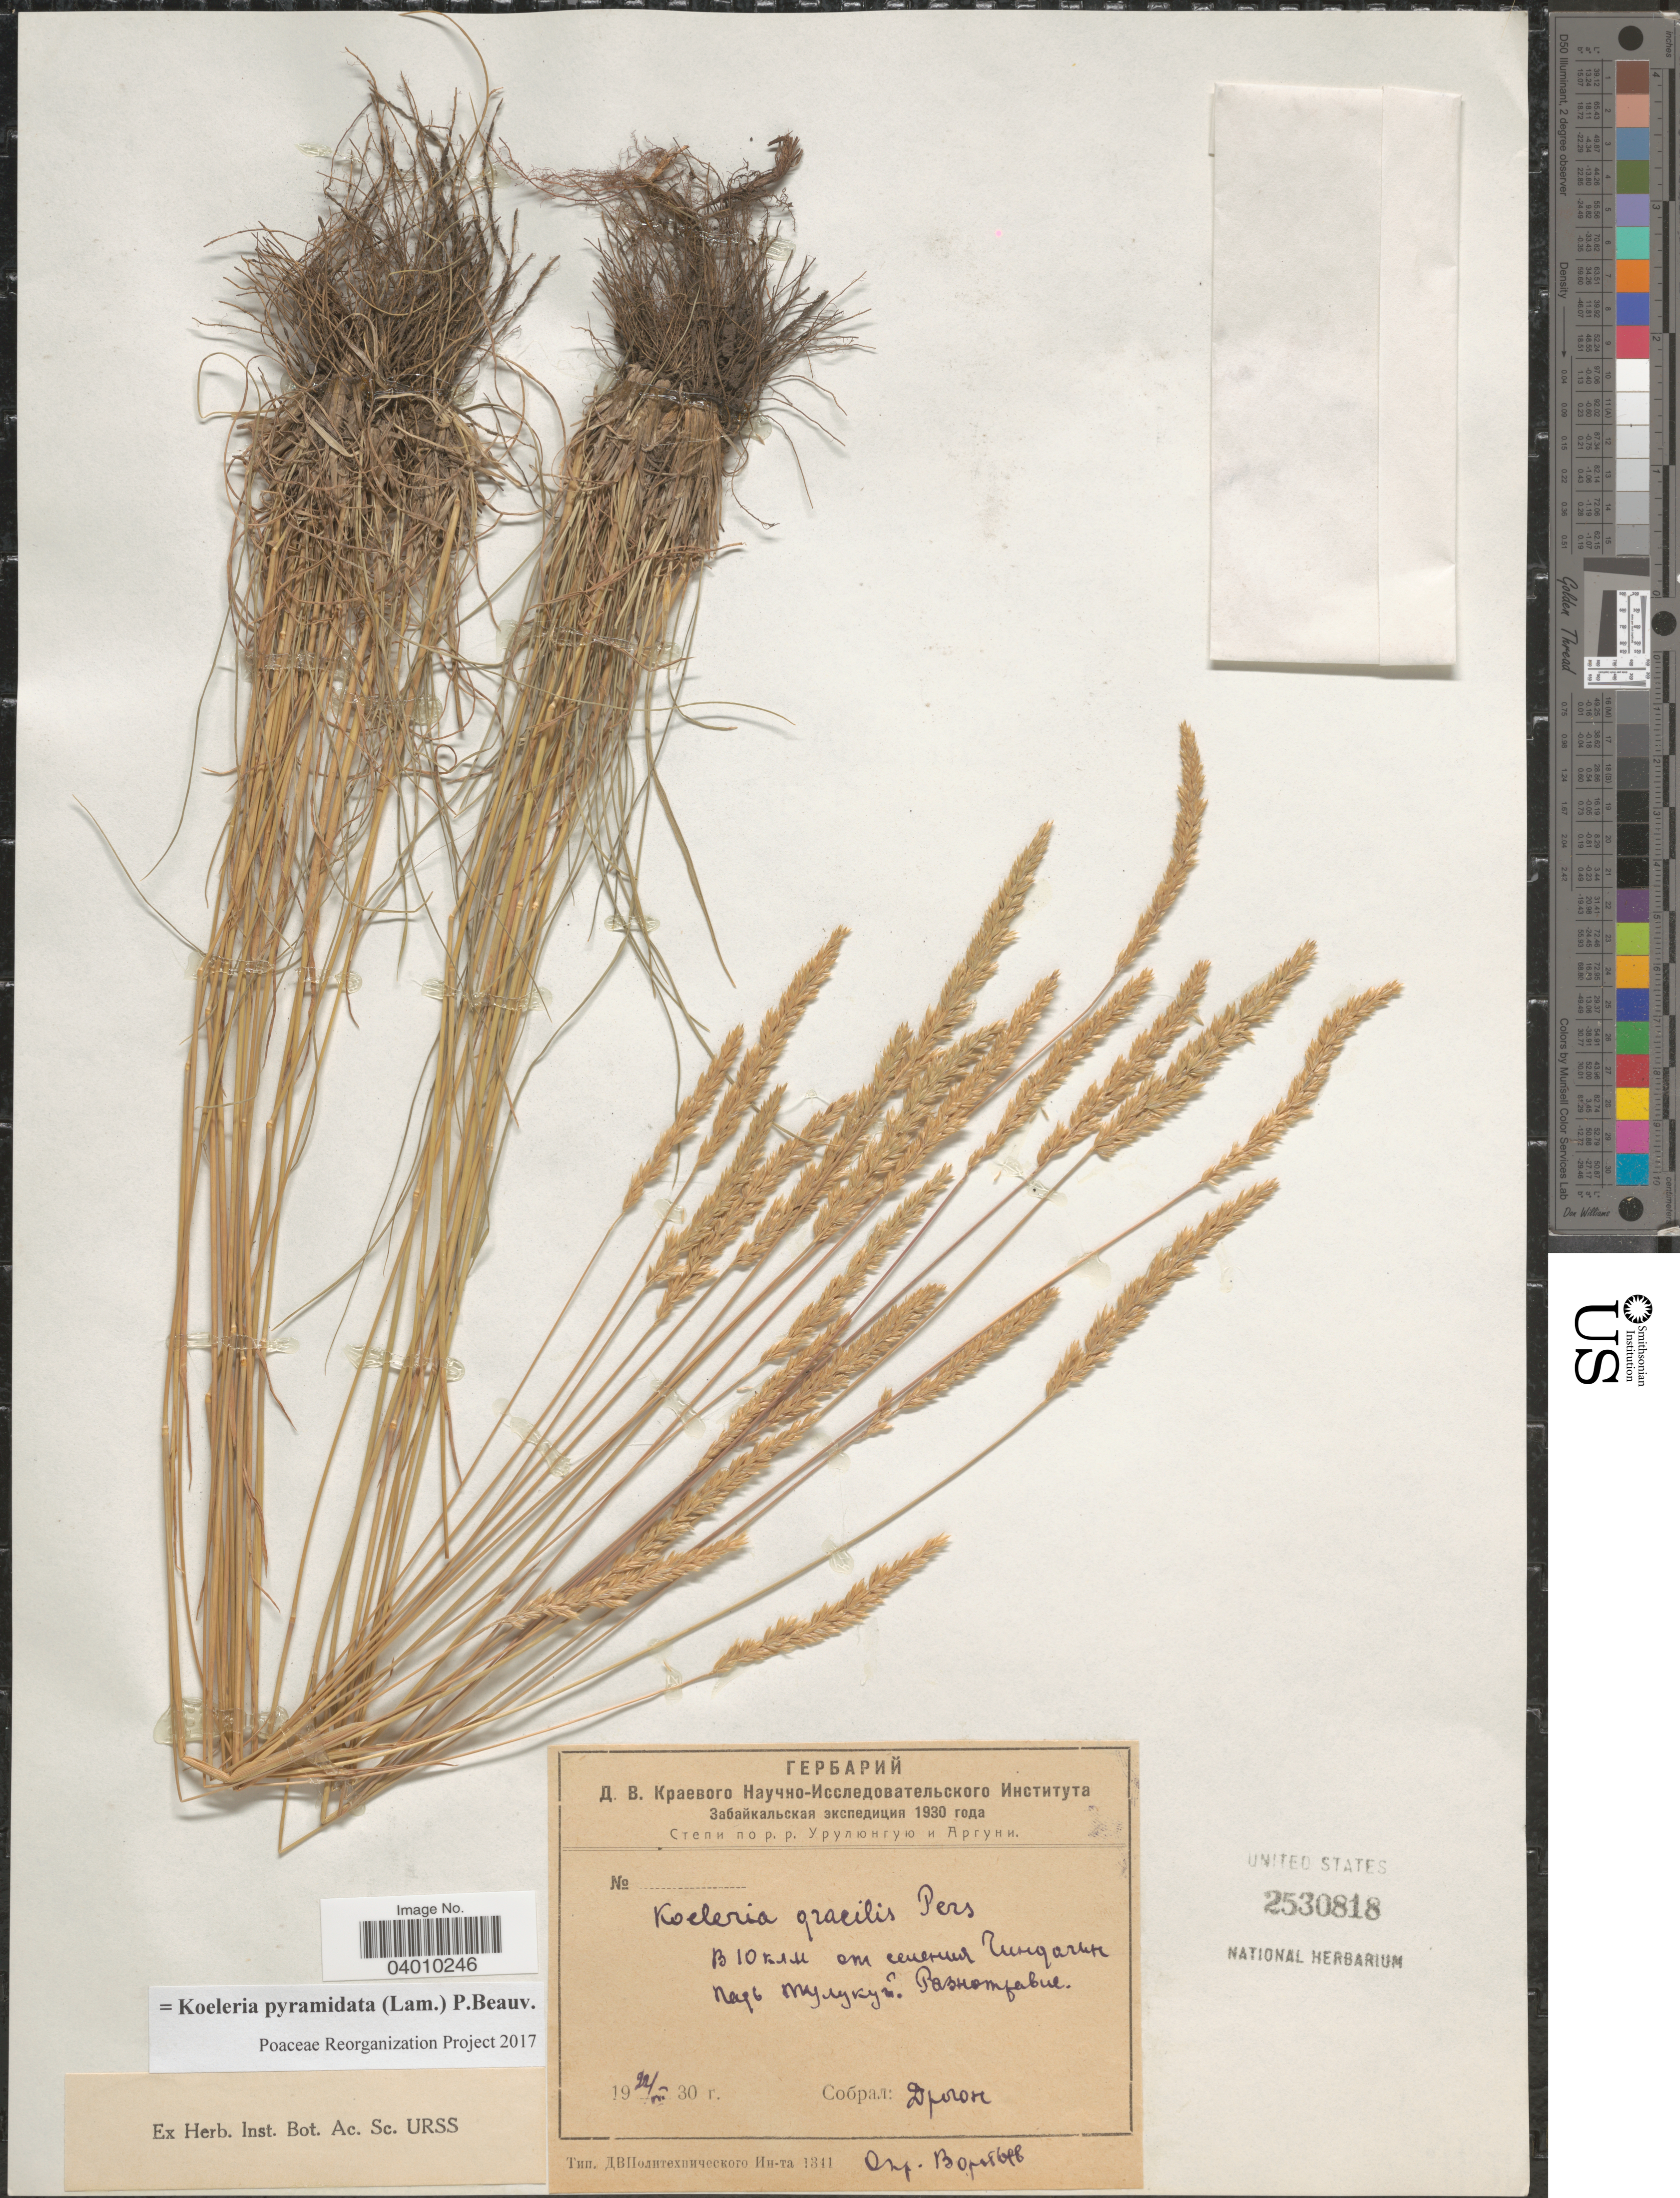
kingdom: Plantae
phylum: Tracheophyta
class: Liliopsida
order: Poales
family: Poaceae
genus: Koeleria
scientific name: Koeleria pyramidata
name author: (Lam.) P. Beauv.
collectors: Drogon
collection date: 1930-07-22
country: Russian Federation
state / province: Zabaykalsky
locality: Rivers Urulyunguy and Argun, 10 km from Tulukuy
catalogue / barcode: US 2530818